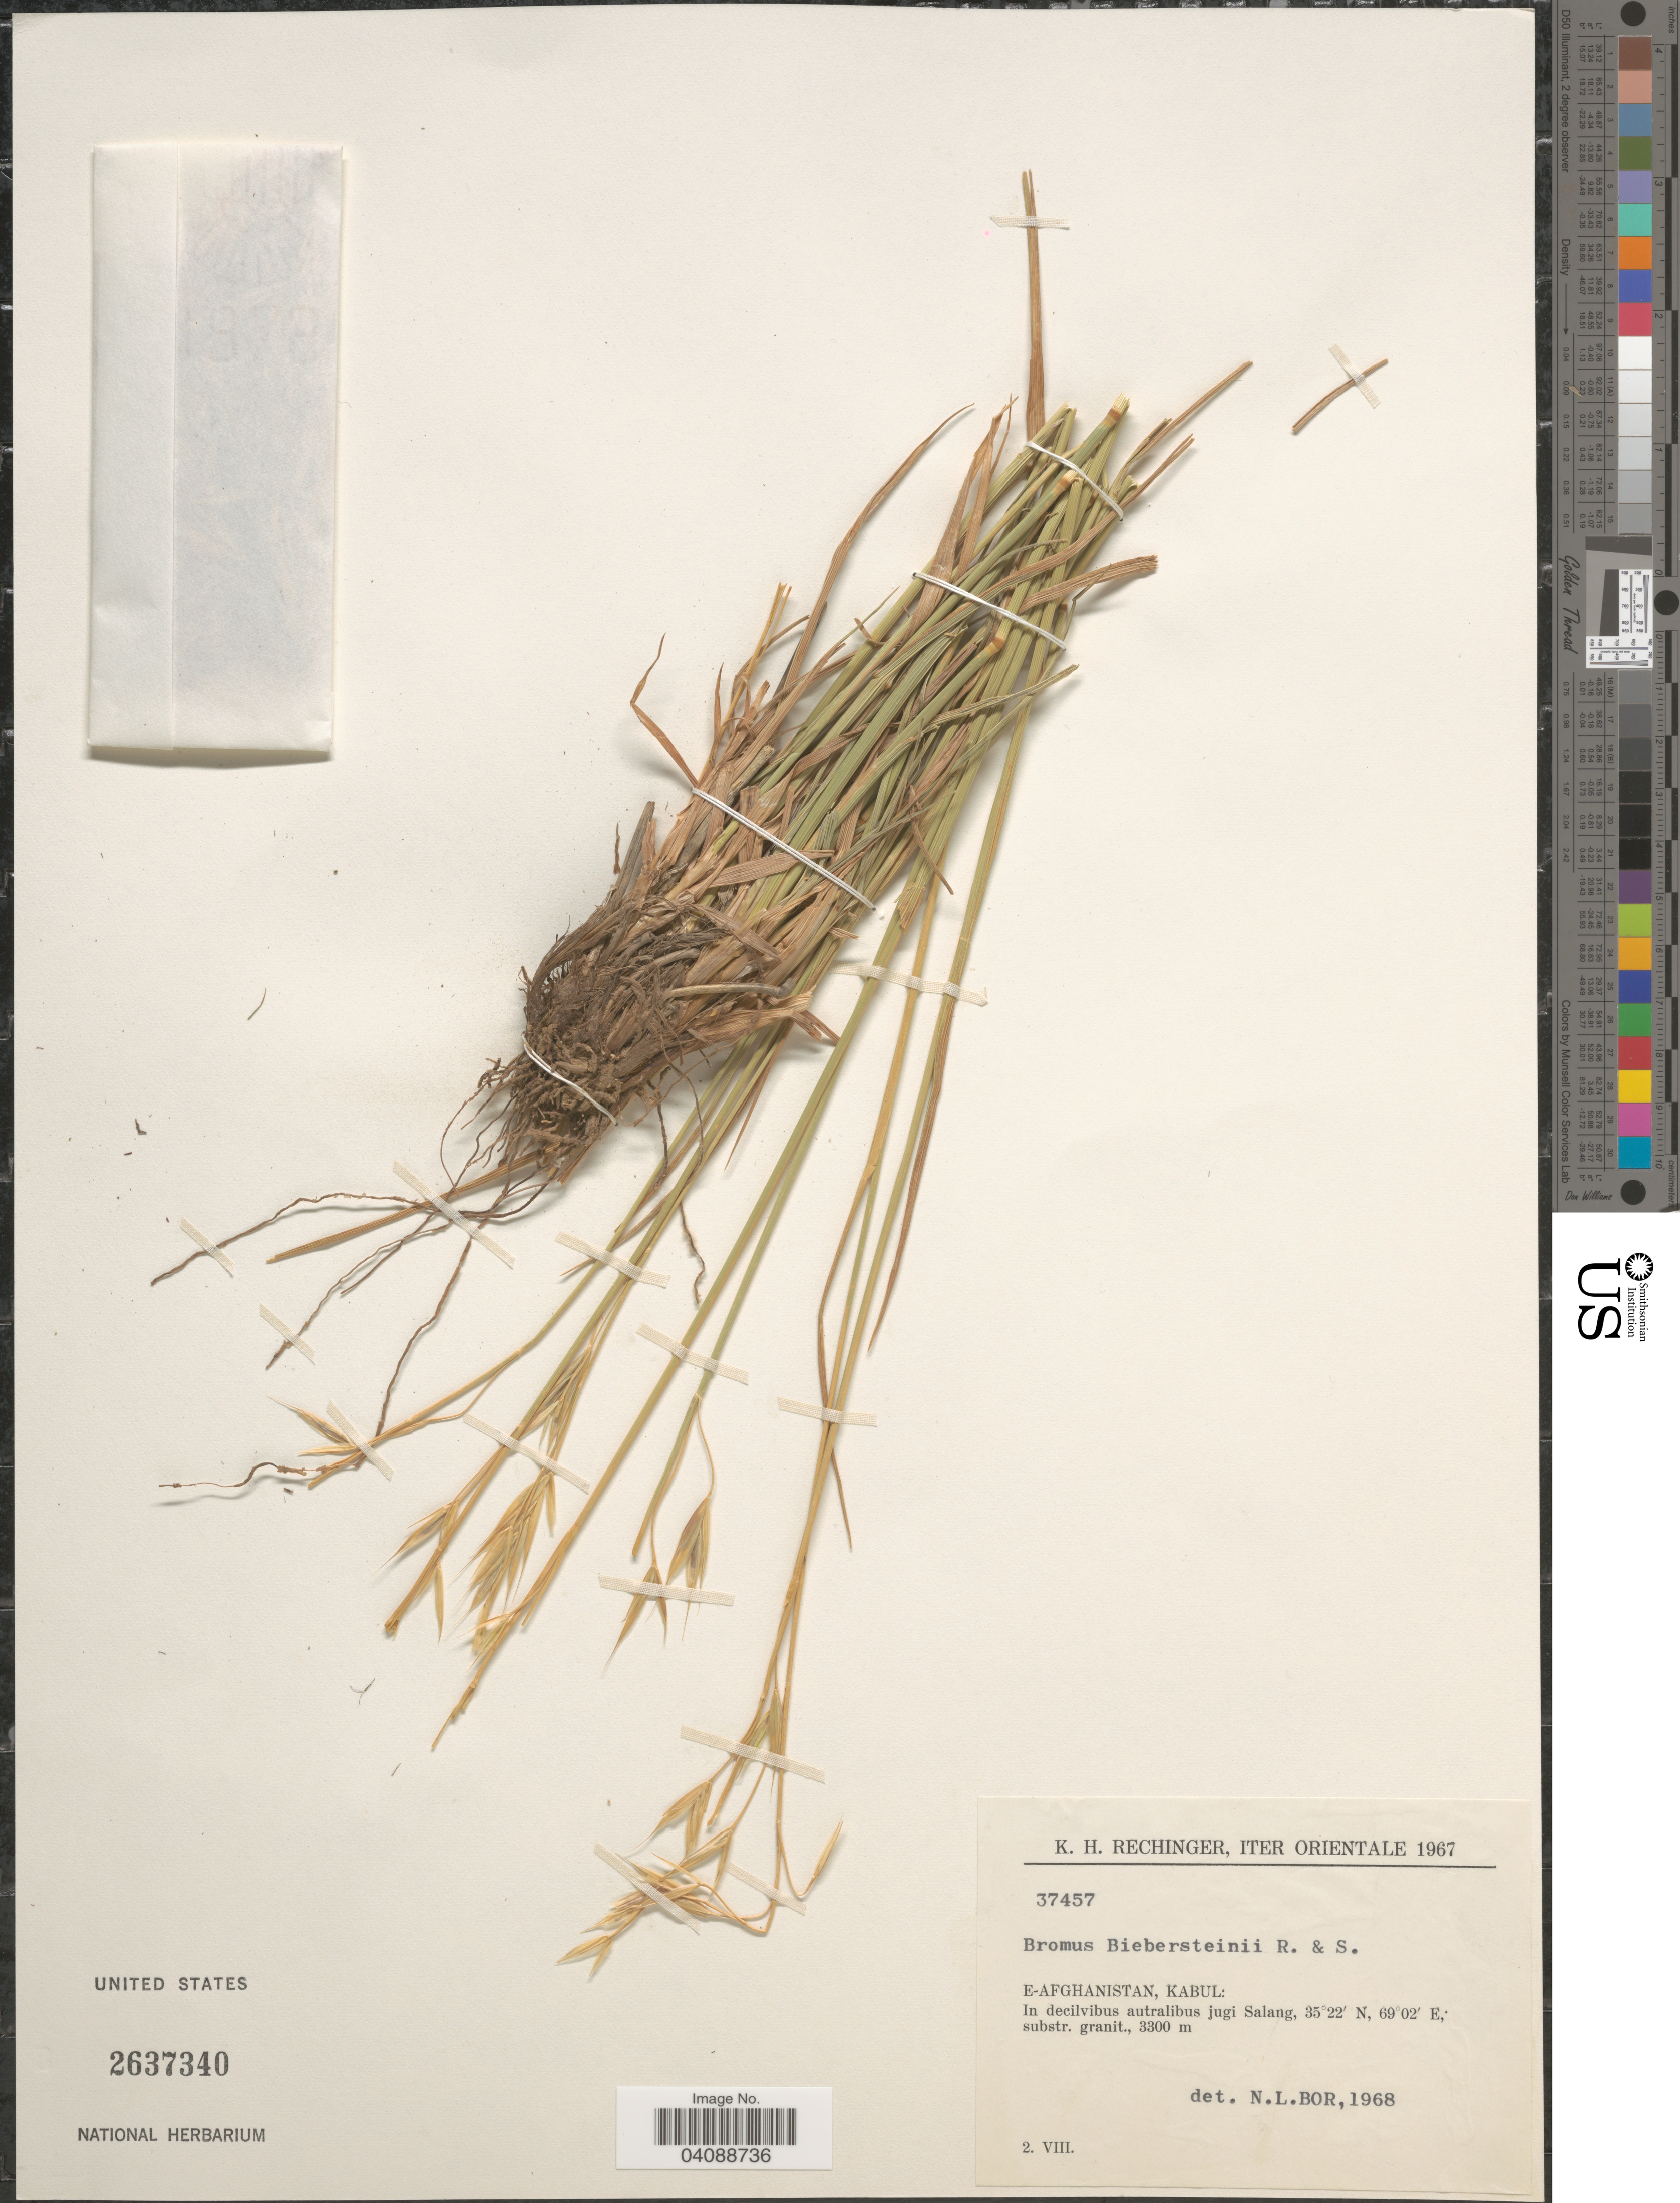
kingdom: Plantae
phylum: Tracheophyta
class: Liliopsida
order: Poales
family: Poaceae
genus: Bromus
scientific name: Bromus biebersteinii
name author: Roem. & Schult.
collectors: K. H. Rechinger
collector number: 37457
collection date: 1967-08-02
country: Afghanistan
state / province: Kabul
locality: Iter Orientale 1967. E-Afghanistan, Kabul: In decilvibus australibus jugo Salang.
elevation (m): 3300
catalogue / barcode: US 2637340